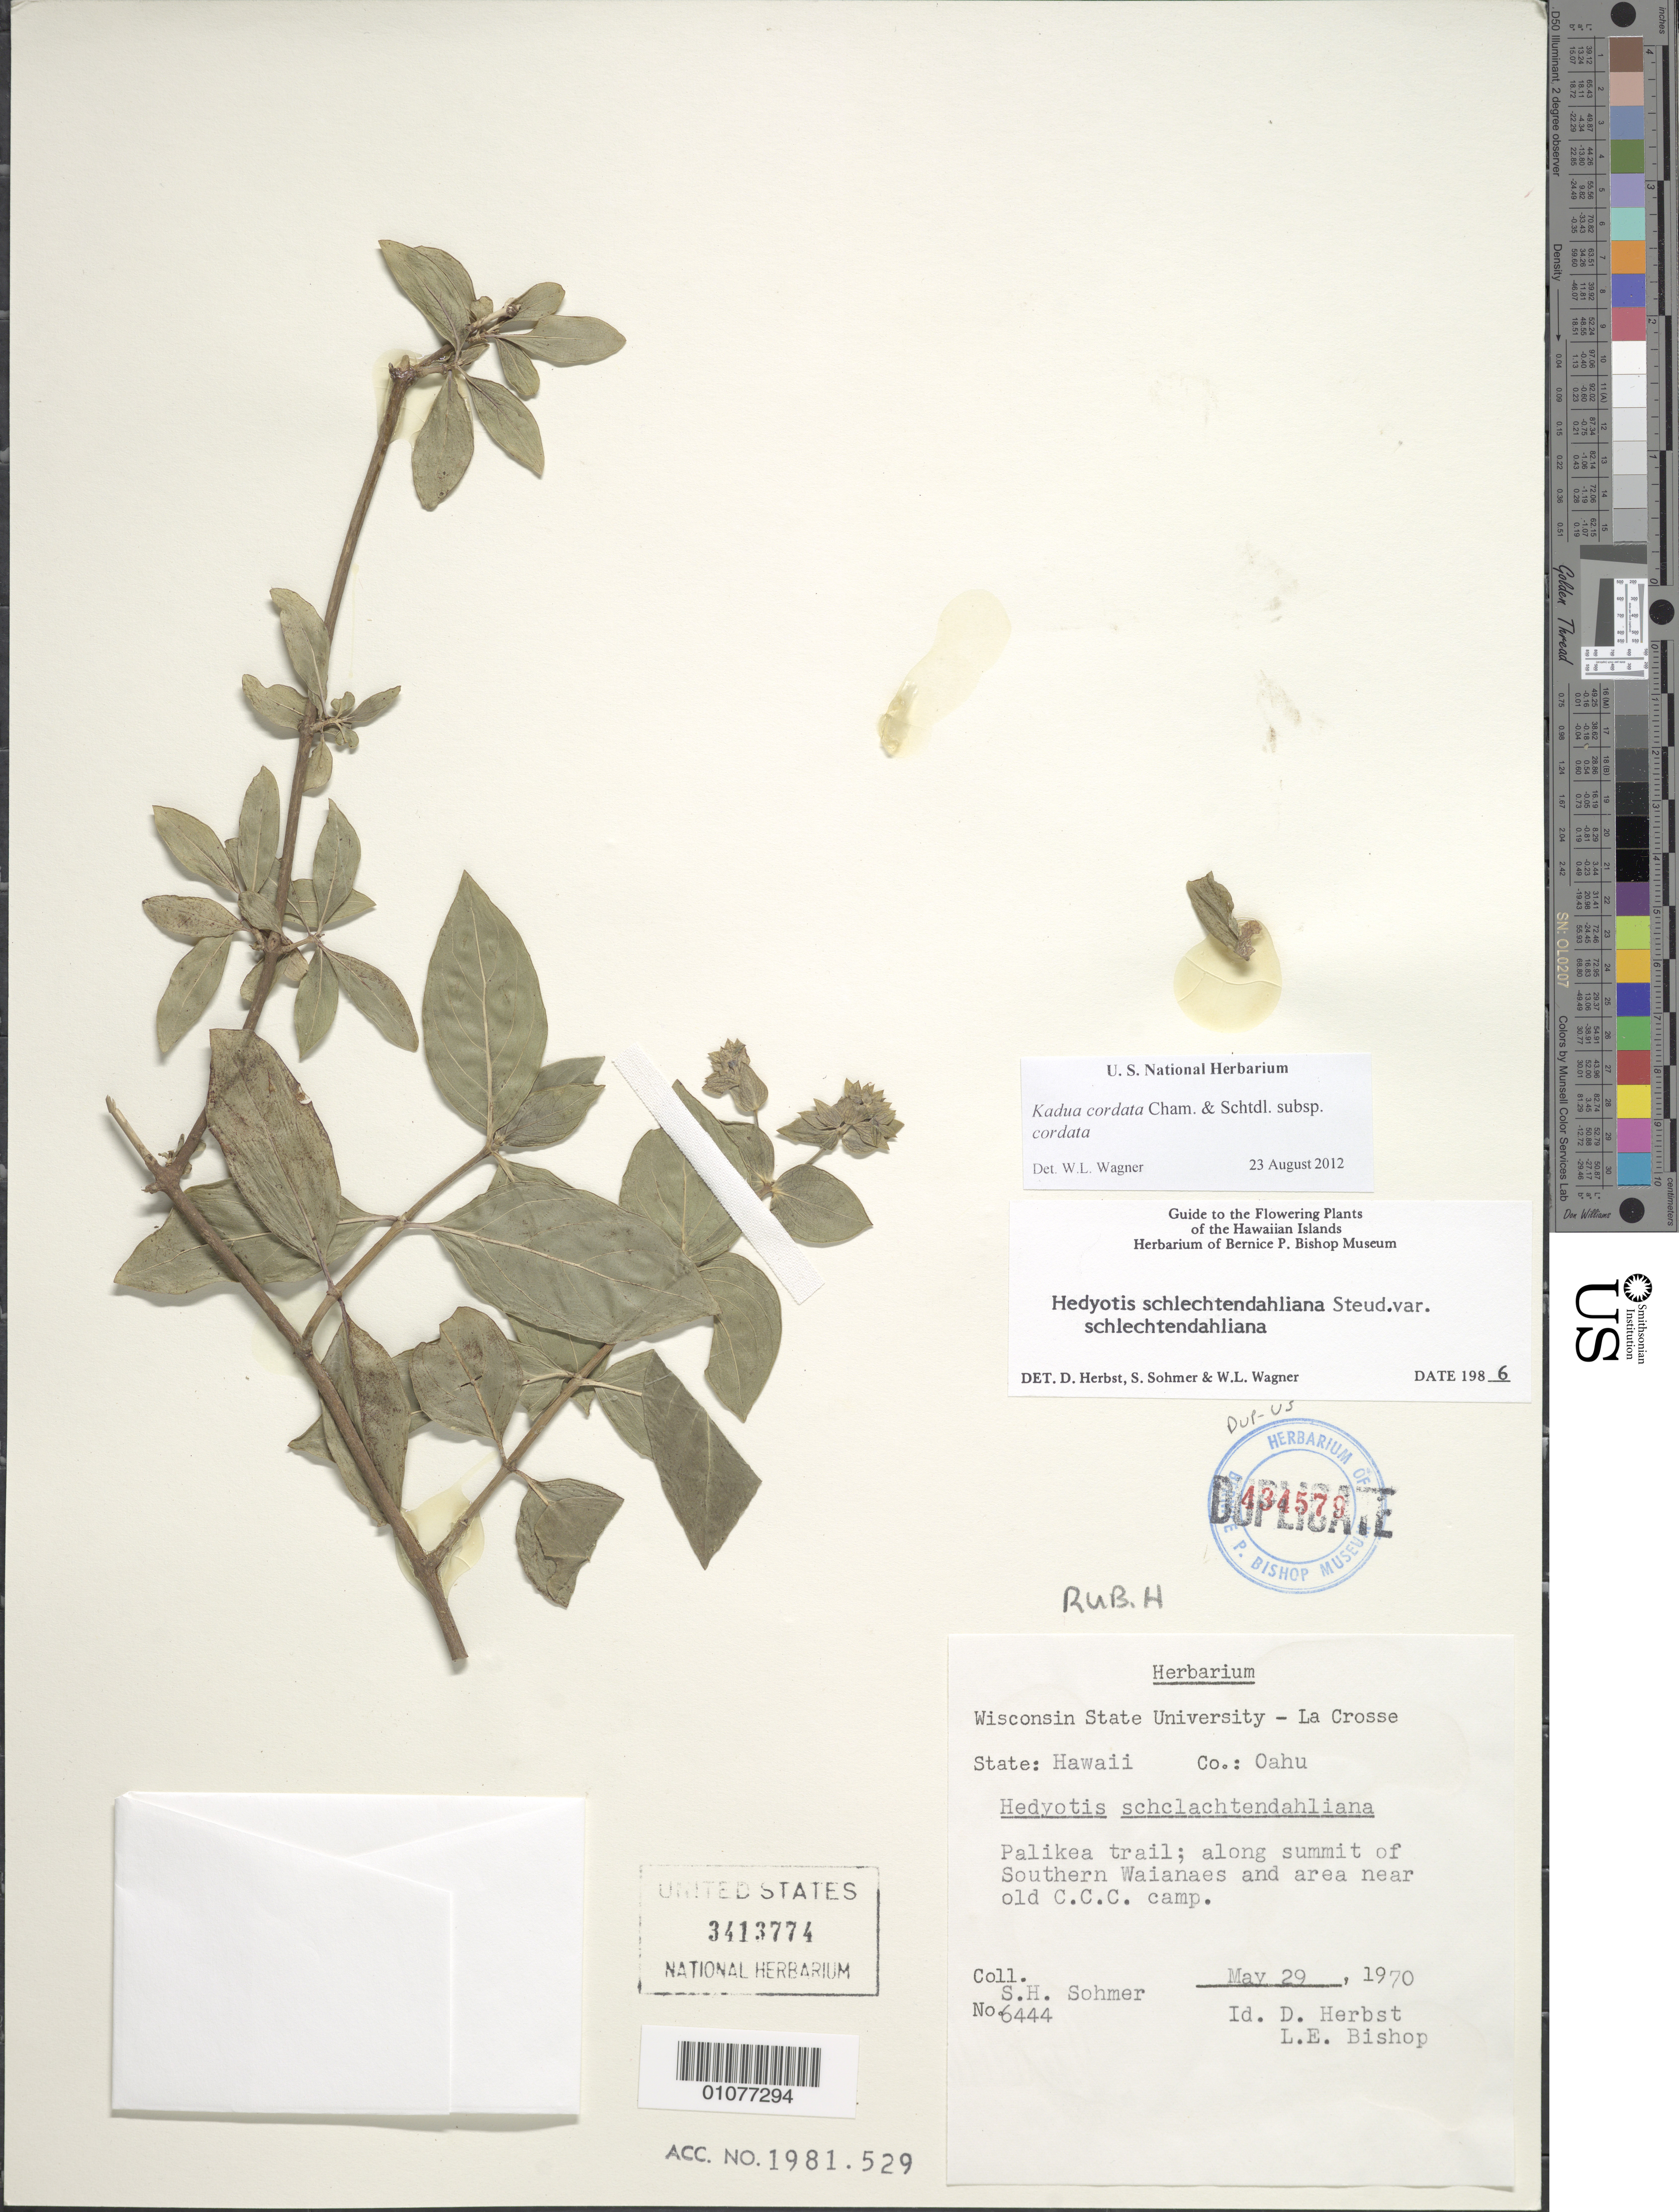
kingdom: Plantae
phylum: Tracheophyta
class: Magnoliopsida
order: Gentianales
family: Rubiaceae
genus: Kadua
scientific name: Kadua cordata subsp. cordata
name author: Cham. & Schltdl.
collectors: S. H. Sohmer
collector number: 6444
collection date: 1970-05-29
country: United States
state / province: Hawaii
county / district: Honolulu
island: Oahu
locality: Palikea trail, along summit of S Waianaes and area near old C.C.C. camp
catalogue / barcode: US 3413774